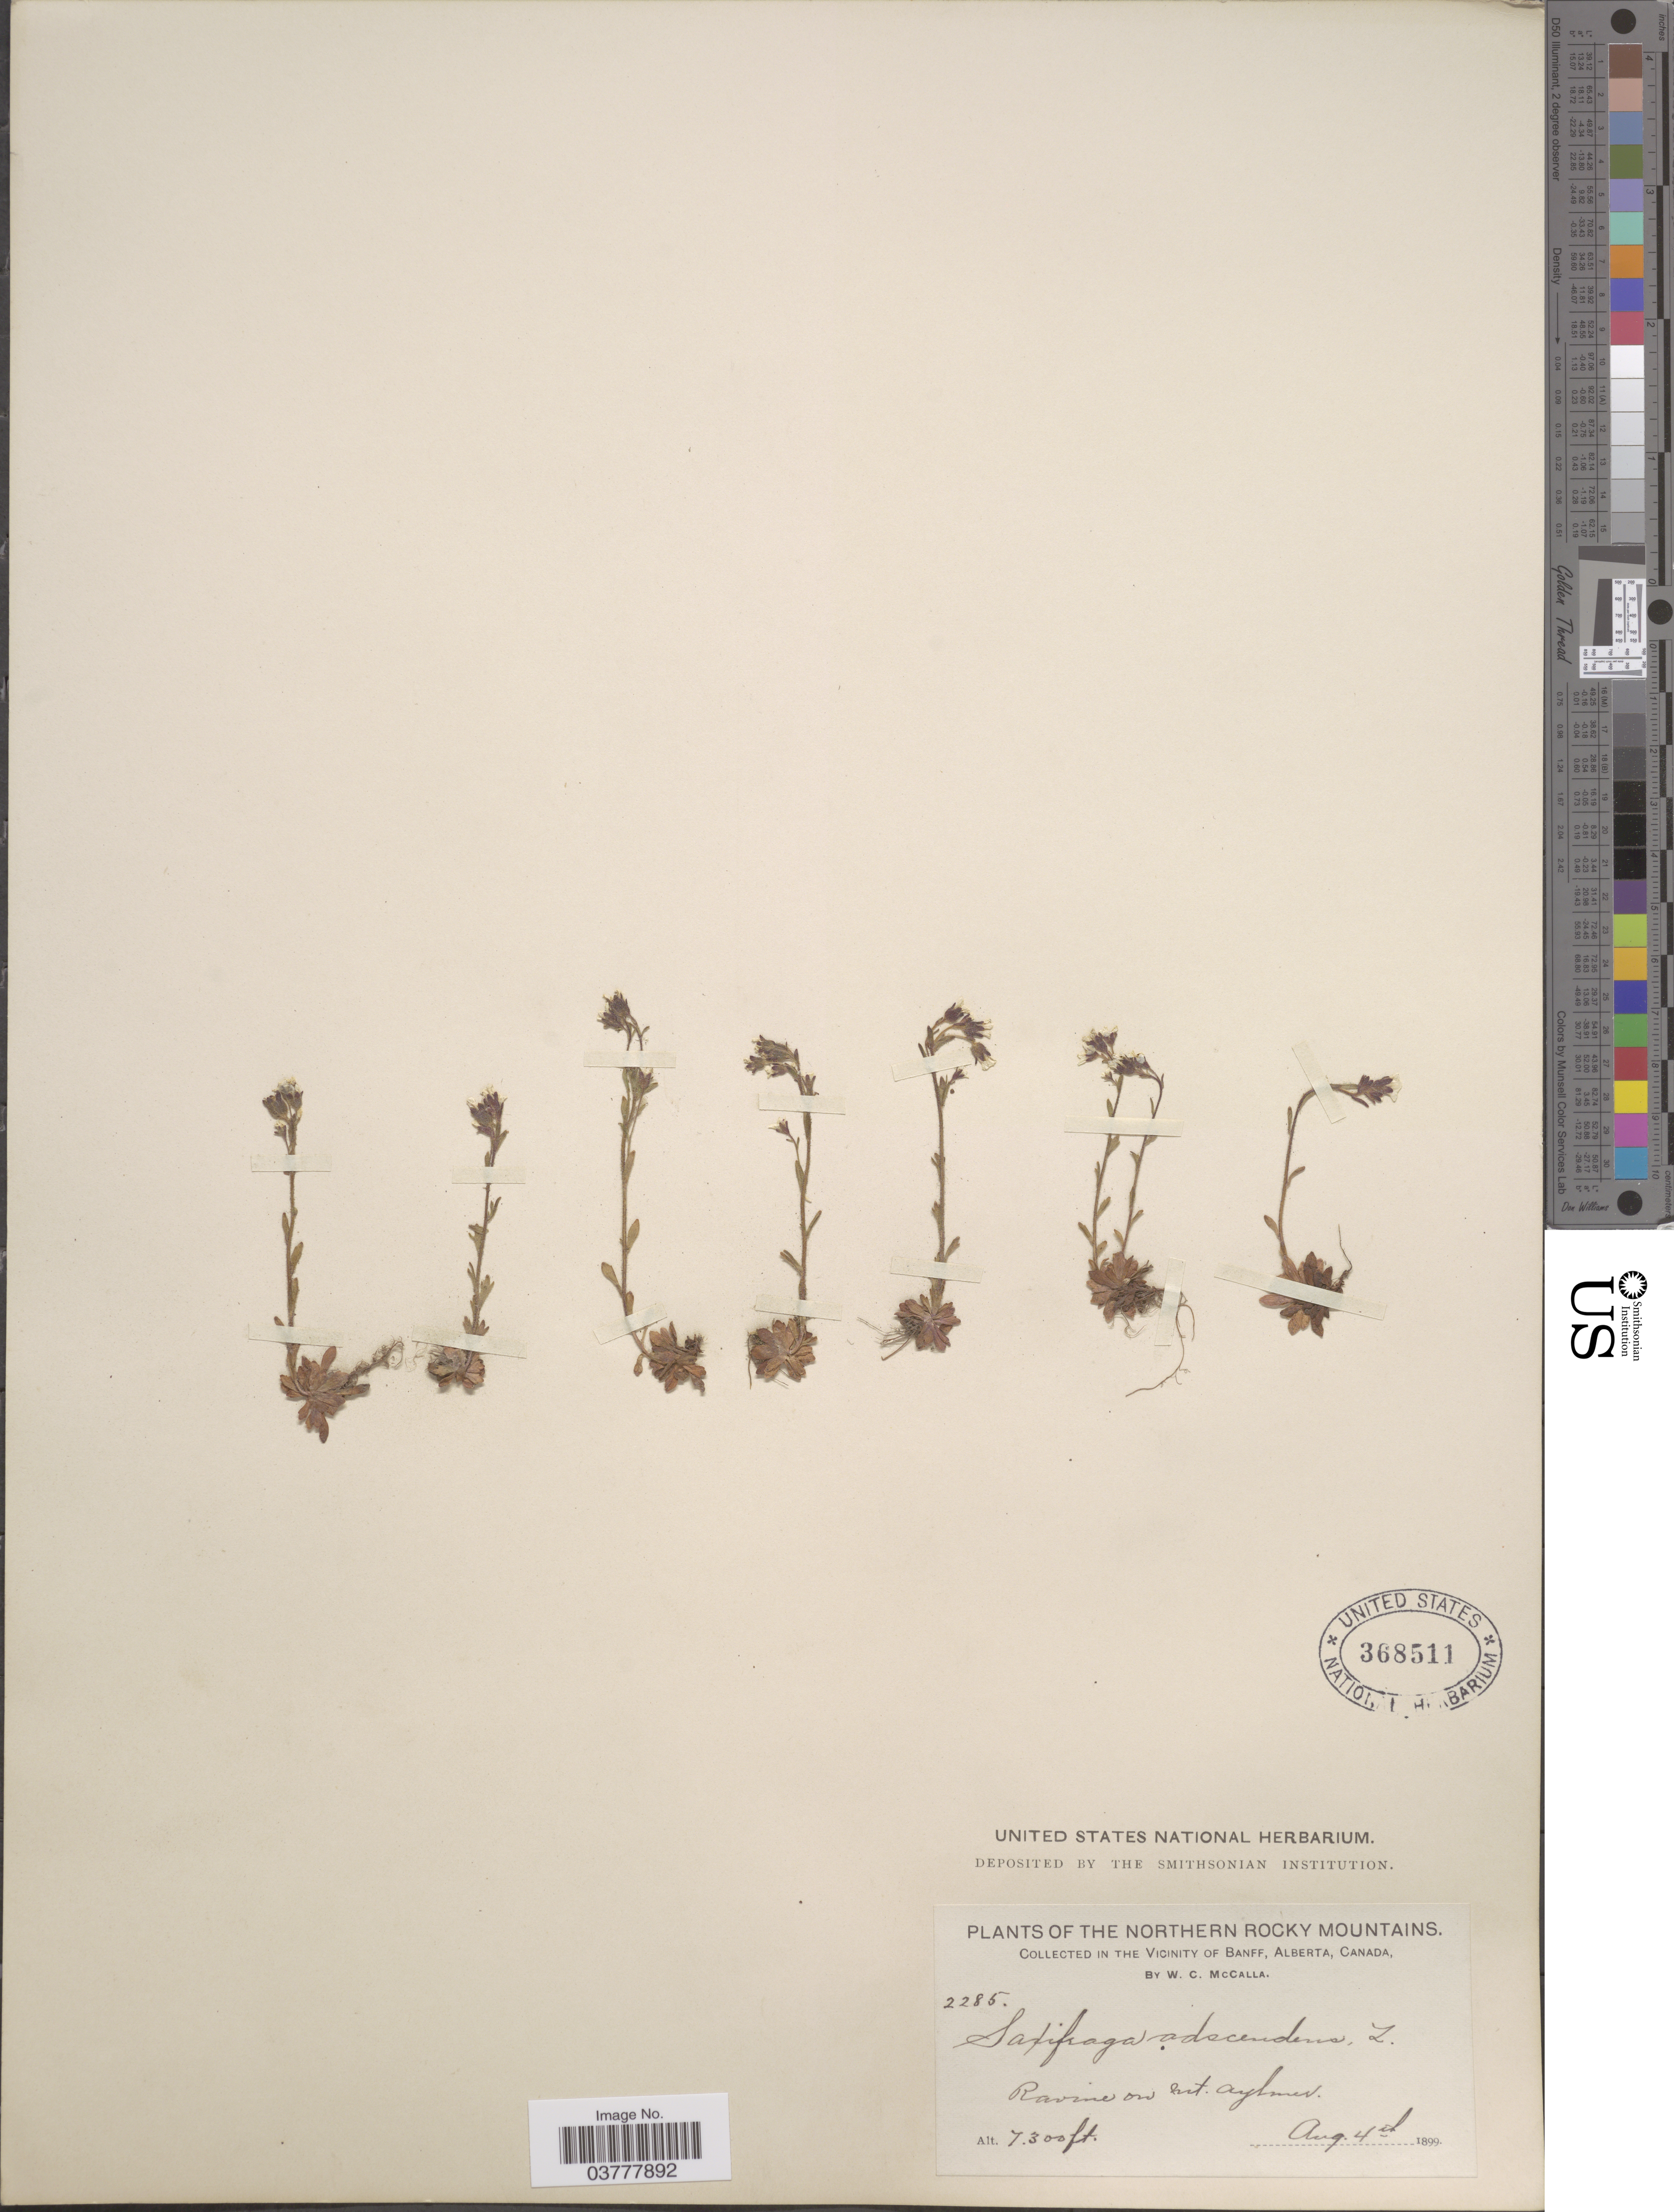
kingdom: Plantae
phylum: Tracheophyta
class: Magnoliopsida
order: Saxifragales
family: Saxifragaceae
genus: Saxifraga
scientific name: Saxifraga adscendens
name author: L.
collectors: W. McCalla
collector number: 2285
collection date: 1899-08-04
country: Canada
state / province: Alberta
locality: The Northern Rocky Mountains. In the vicinity of Banff. Ravine on Mt. Aylmer.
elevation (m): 2225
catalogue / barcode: US 368511